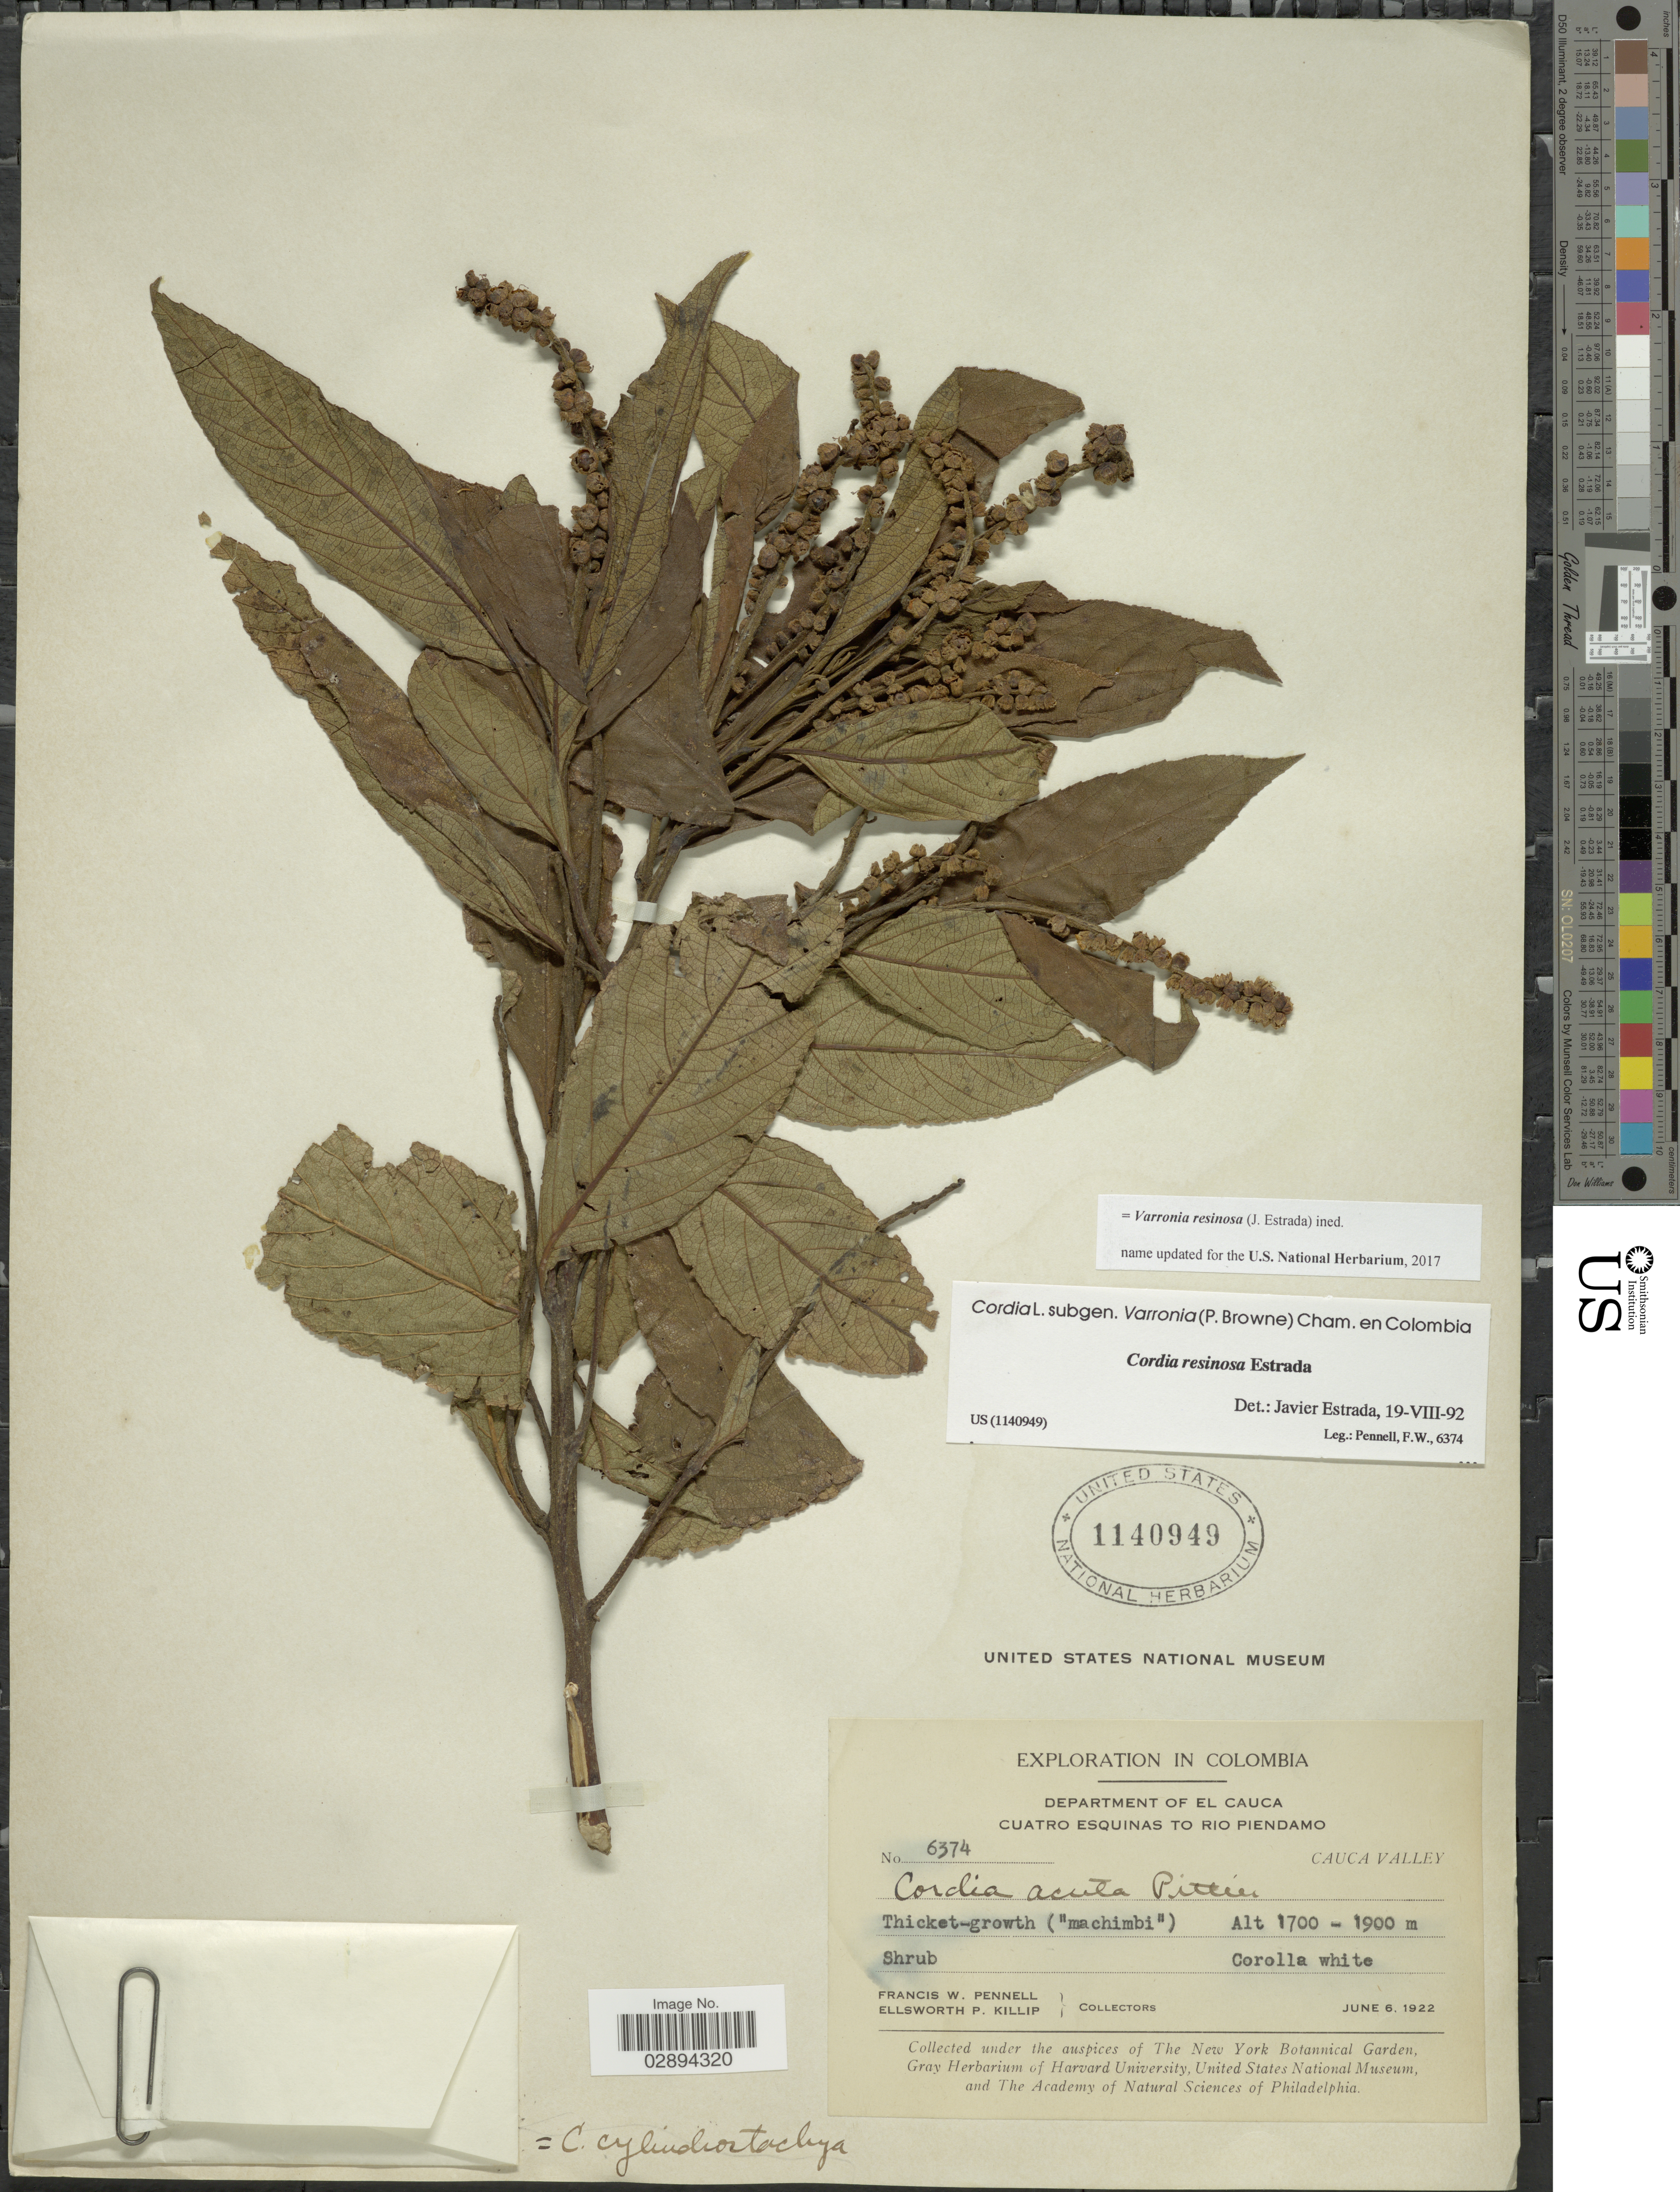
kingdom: Plantae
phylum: Tracheophyta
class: Magnoliopsida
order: Boraginales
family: Cordiaceae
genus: Varronia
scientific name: Varronia resinosa (J. Estrada) comb. nov. ined.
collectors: F. W. Pennell & E. P. Killip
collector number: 6374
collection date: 1922-06-06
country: Colombia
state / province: Cauca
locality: Department of El Cauca, Cuatro Esquinas to Rio Piendamo, Cauca Valley.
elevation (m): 1700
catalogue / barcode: US 1140949